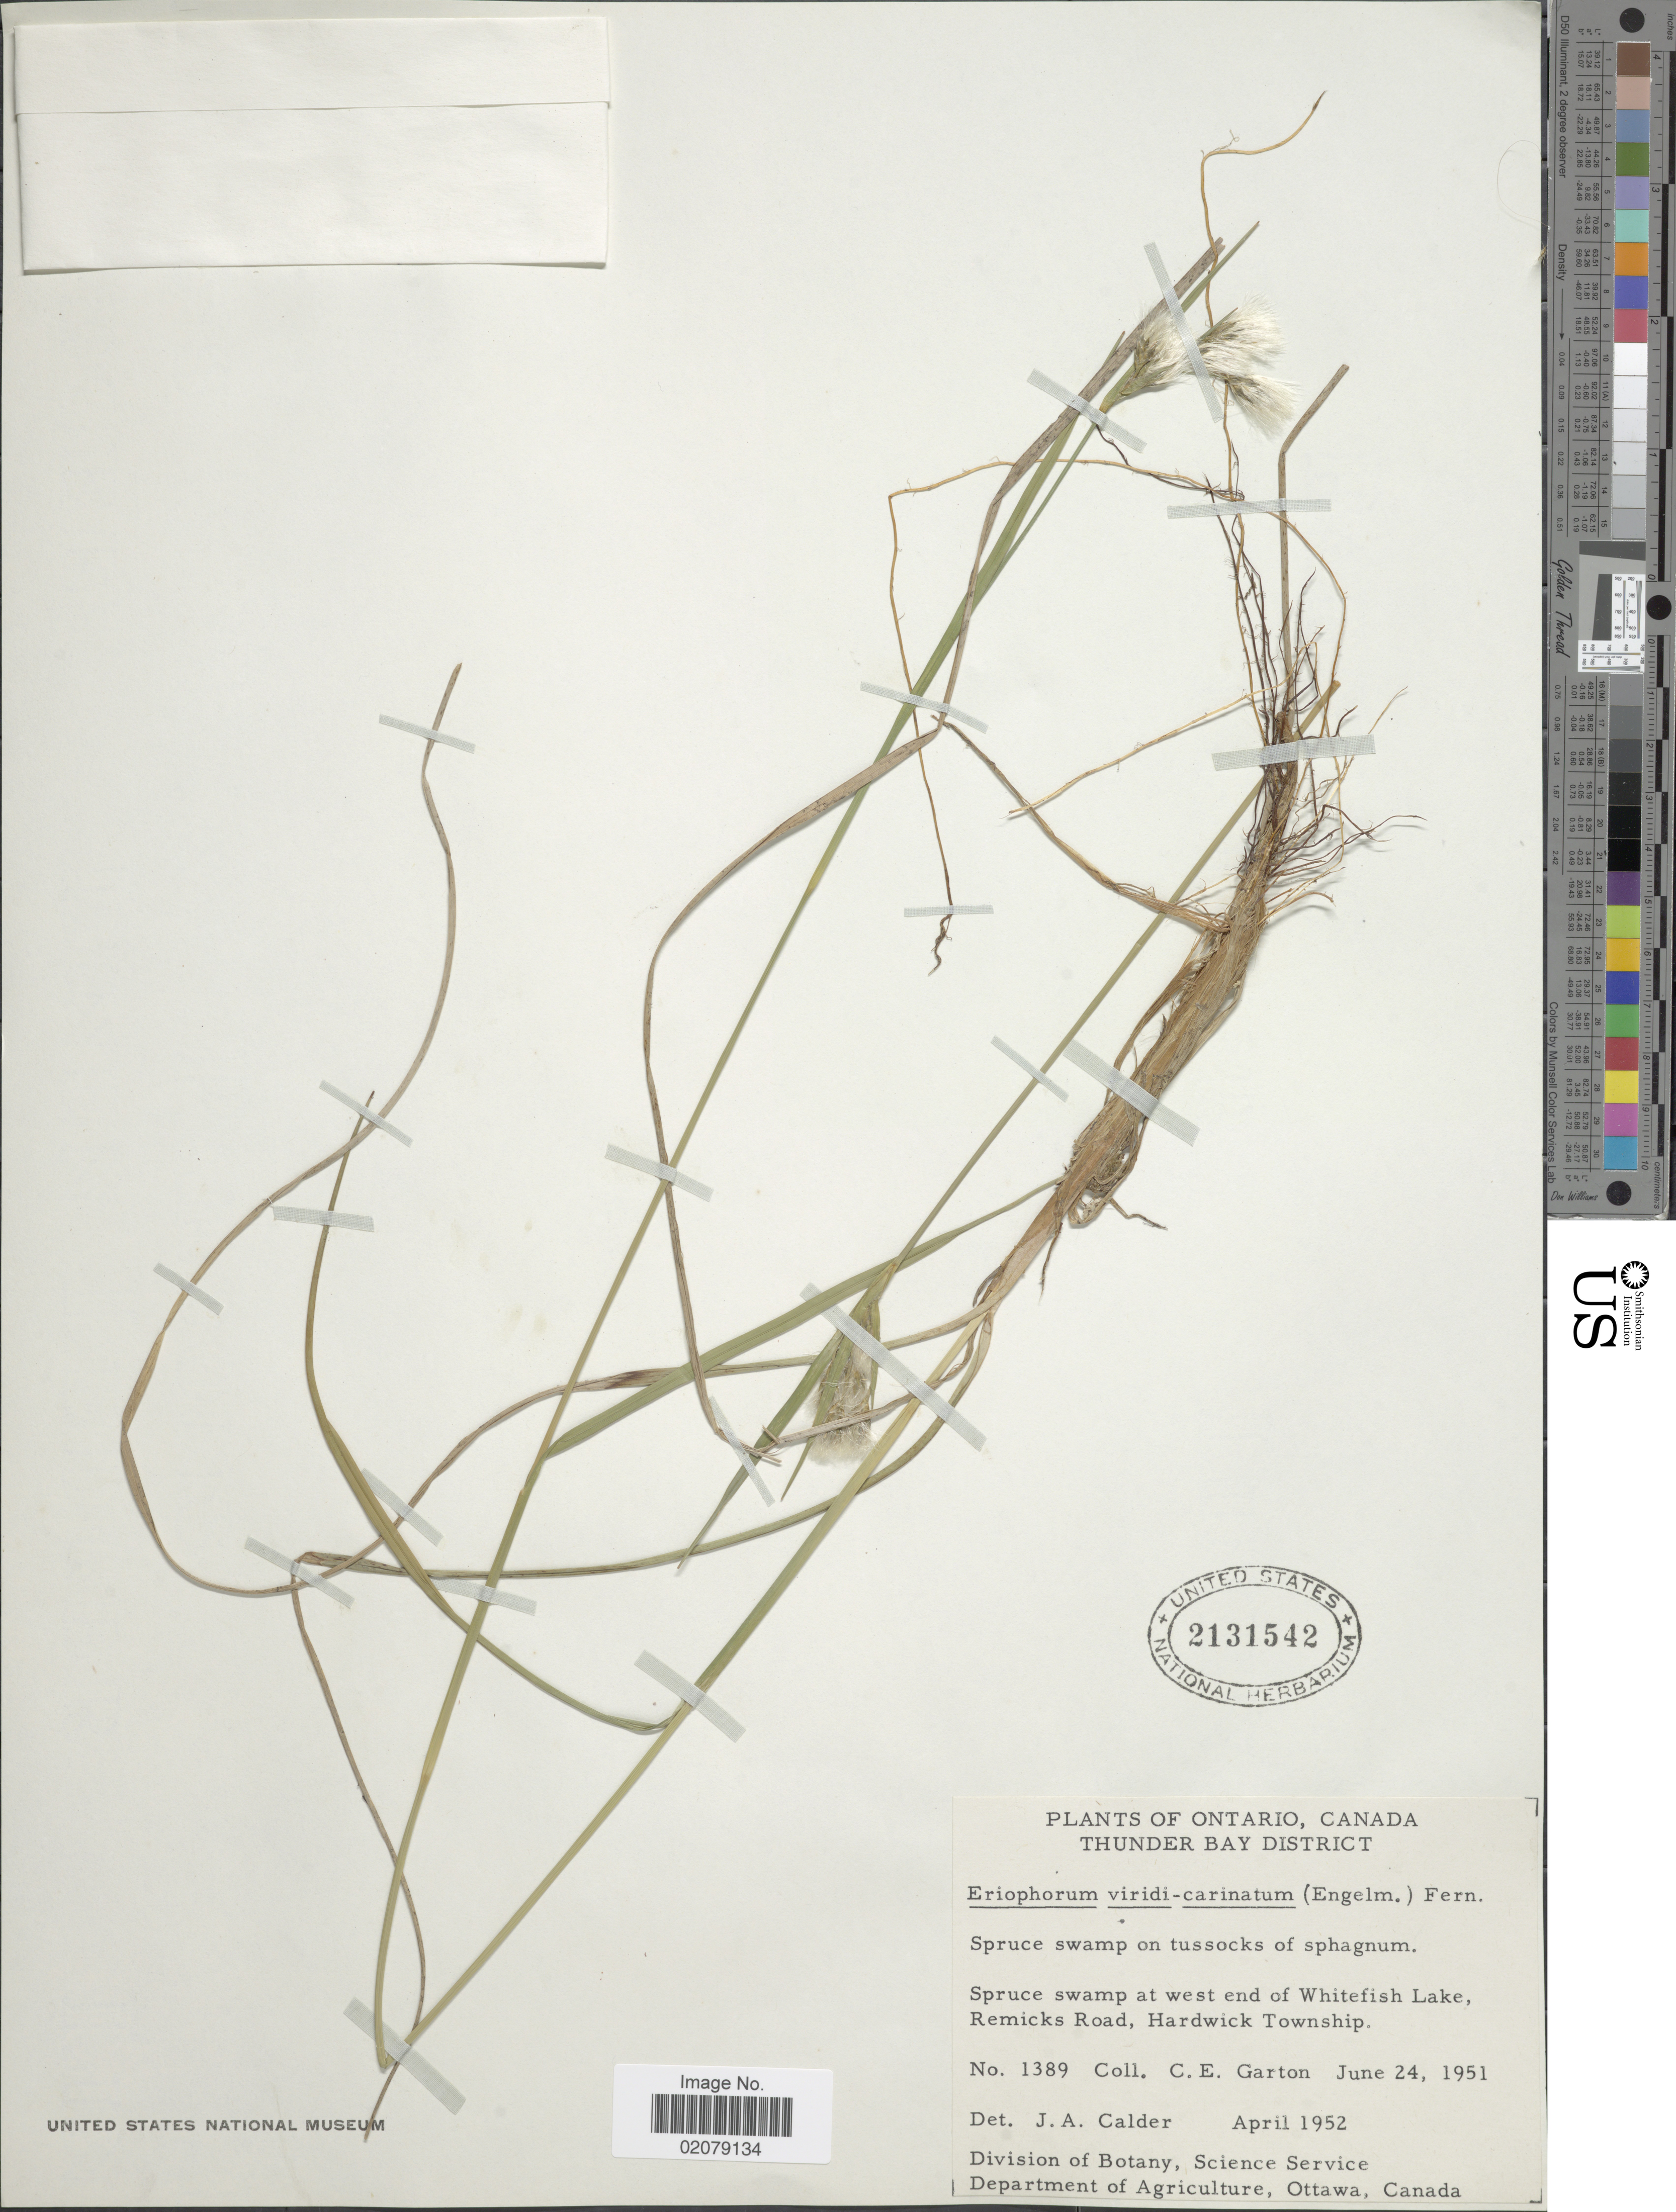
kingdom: Plantae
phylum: Tracheophyta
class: Liliopsida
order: Poales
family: Cyperaceae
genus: Eriophorum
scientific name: Eriophorum viridicarinatum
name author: (Englem.) Fernald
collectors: C. E. Garton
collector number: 1389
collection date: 1951-06-24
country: Canada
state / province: Ontario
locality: Ontario, Canada, Thunder Bay District, Spruce swamp at west end of Whitefish Lake, Remicks Road, Hardwick Township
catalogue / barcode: US 2131542